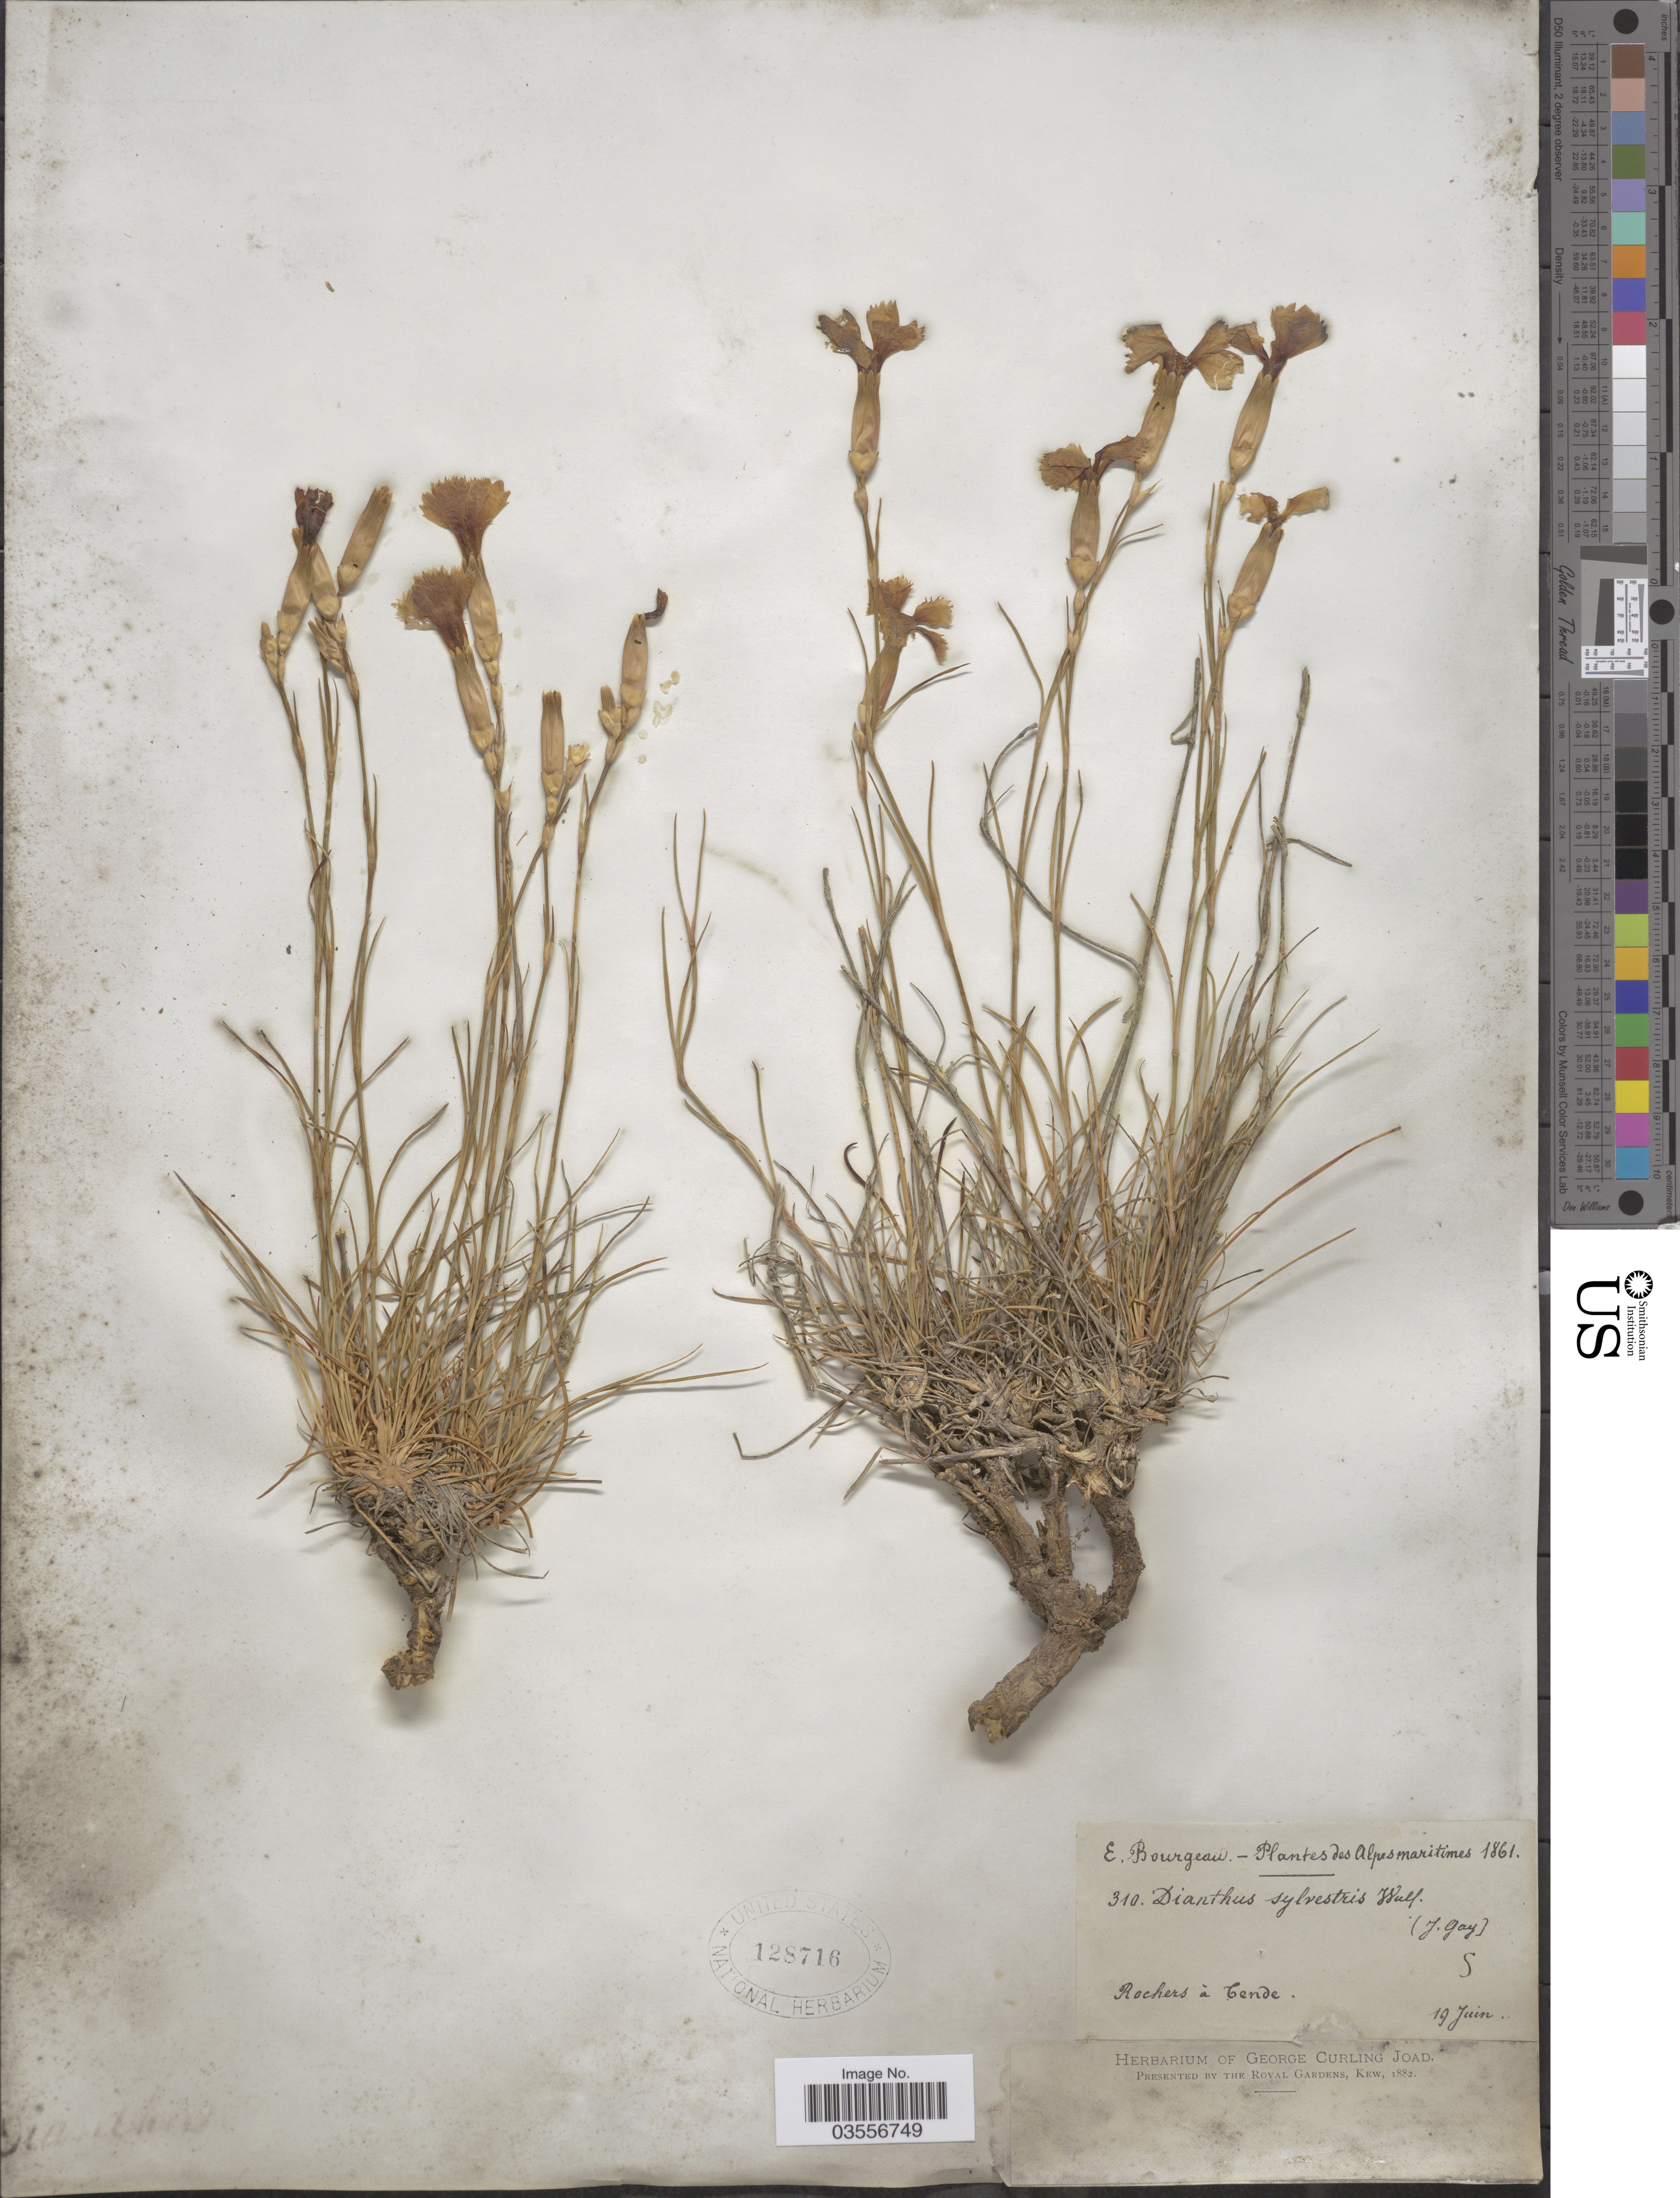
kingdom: Plantae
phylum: Tracheophyta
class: Magnoliopsida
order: Caryophyllales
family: Caryophyllaceae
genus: Dianthus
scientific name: Dianthus sylvestris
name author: Wulfen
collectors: E. Bourgeau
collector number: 310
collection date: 1861-06-19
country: France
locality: Alpes maritimes. Rochers à Tende.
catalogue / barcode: US 128716